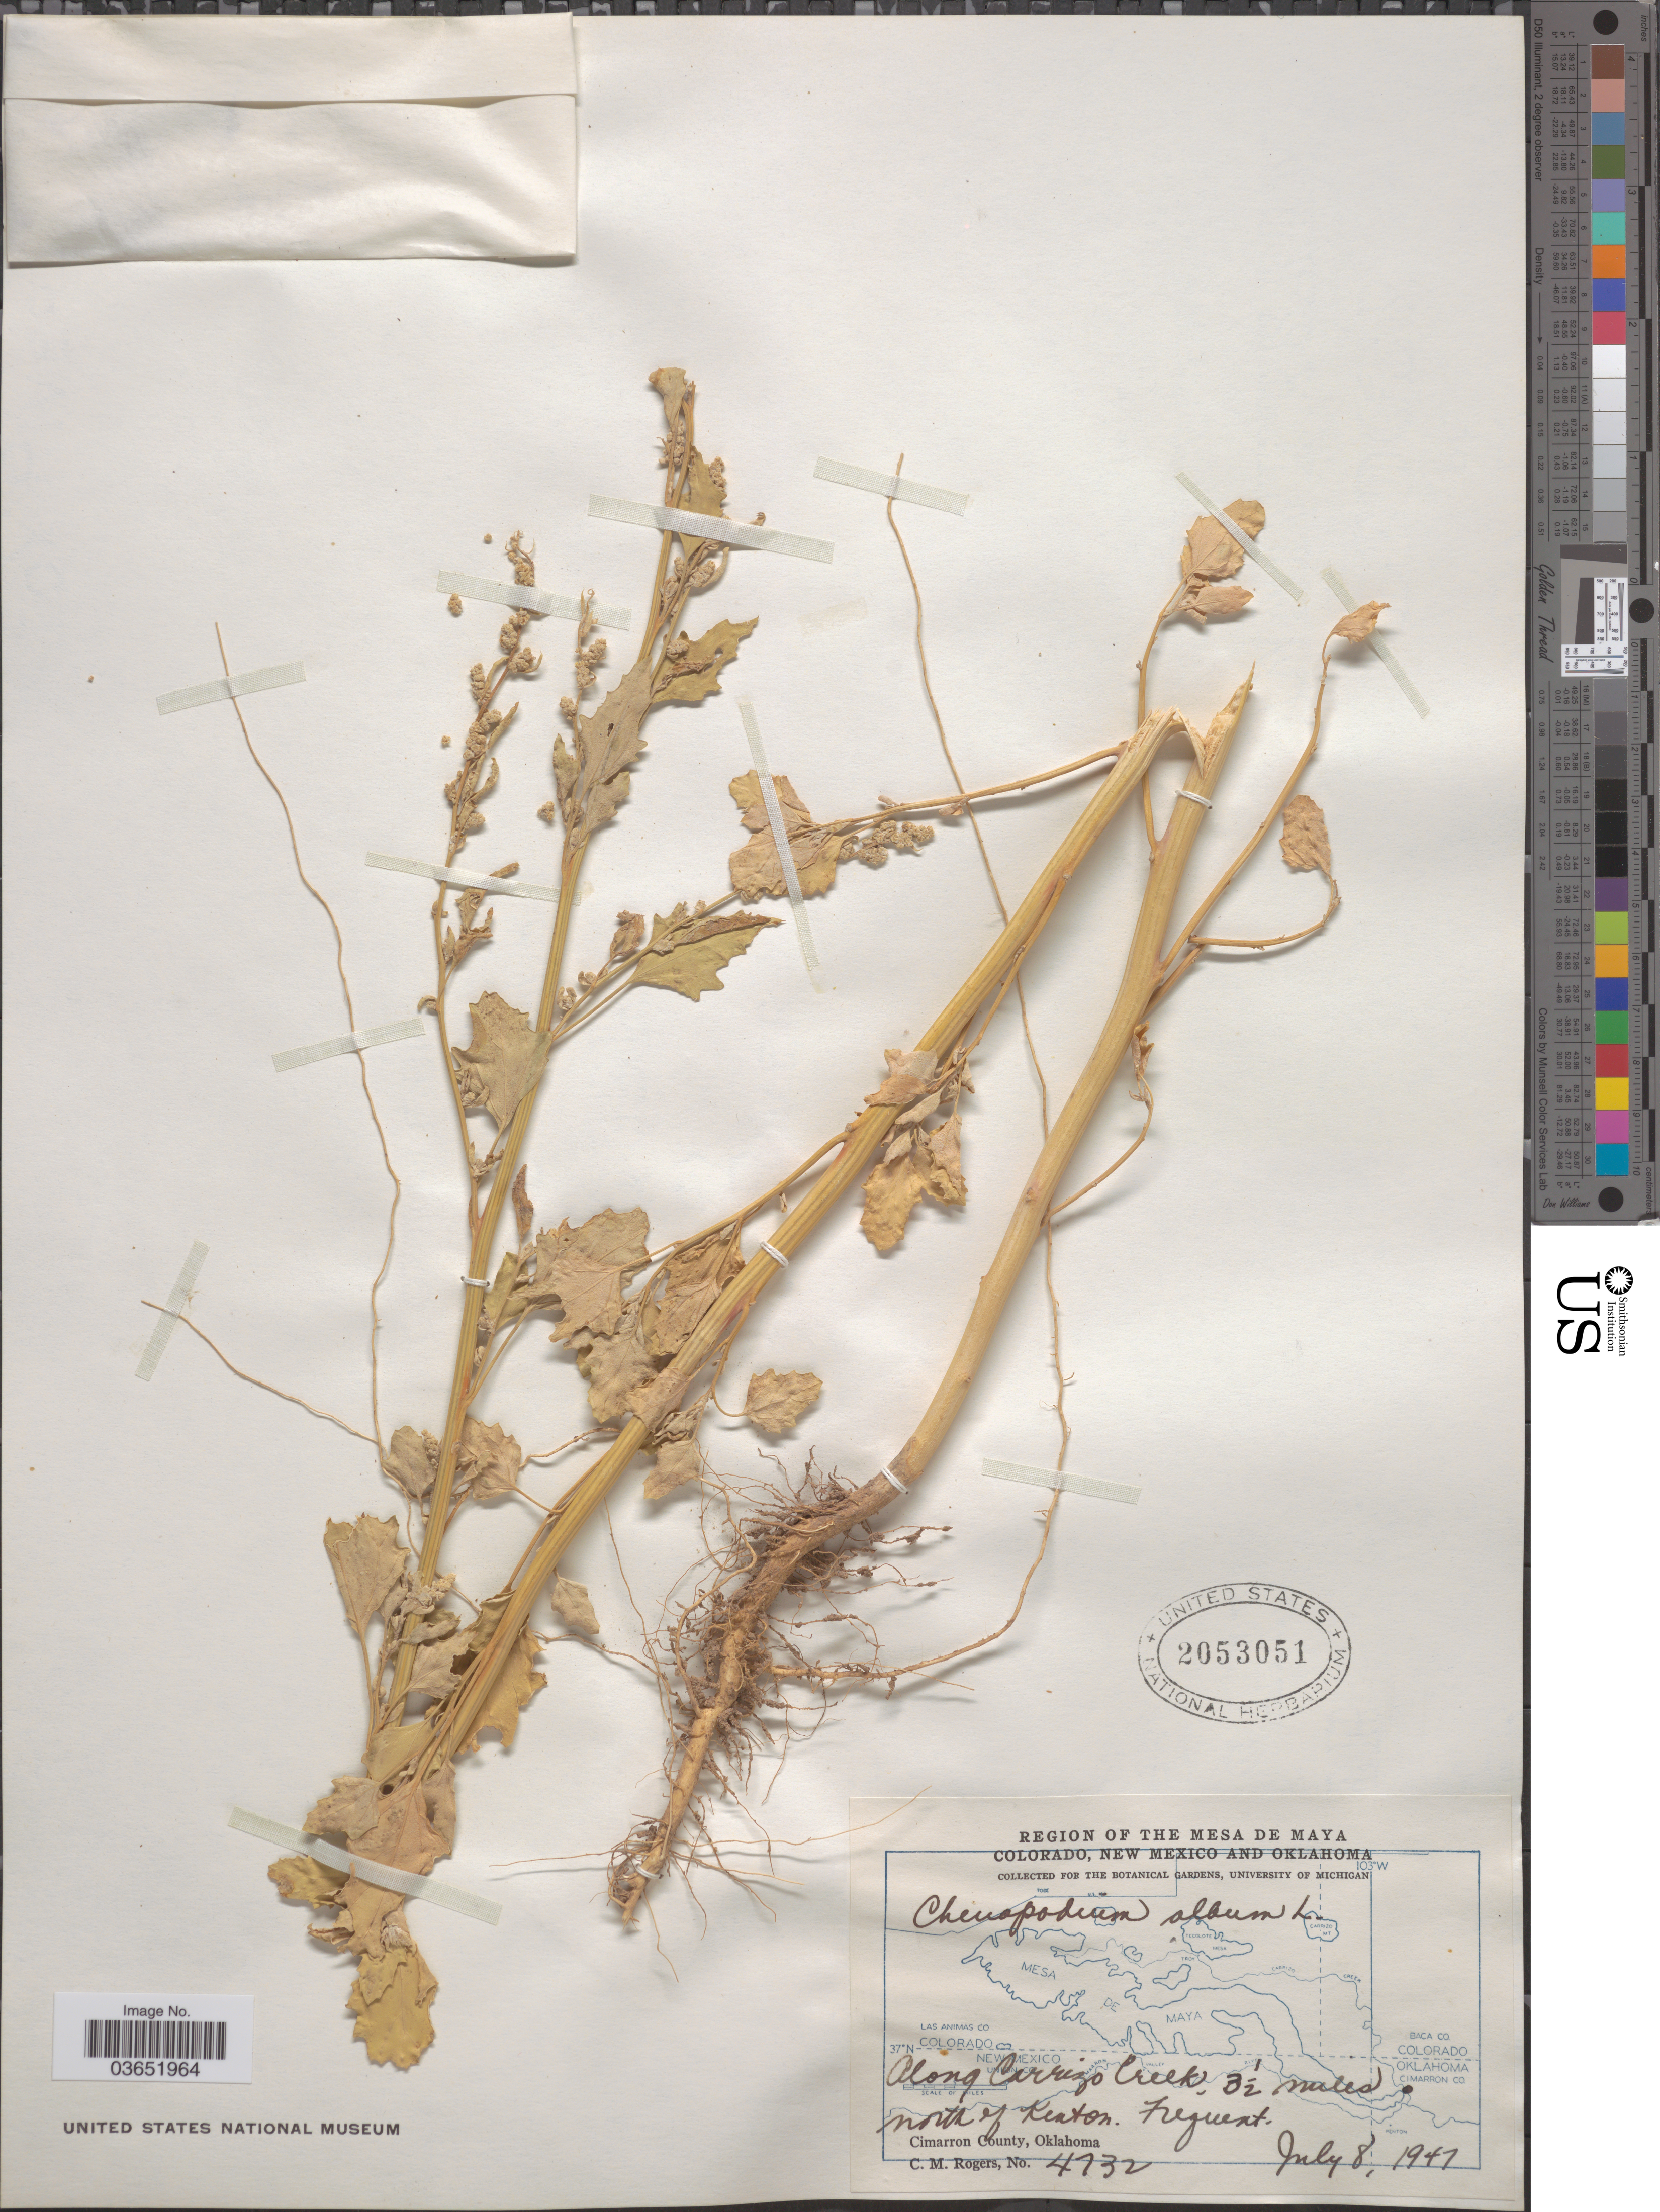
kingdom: Plantae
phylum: Tracheophyta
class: Magnoliopsida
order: Caryophyllales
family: Amaranthaceae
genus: Chenopodium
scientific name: Chenopodium album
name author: L.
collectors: C. M. Rogers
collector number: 4732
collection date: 1947-07-08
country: United States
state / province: Oklahoma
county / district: Cimarron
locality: Along Carrizo Creek, 3 ½ miles north of Kenton, Cimarron County.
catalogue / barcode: US 2053051